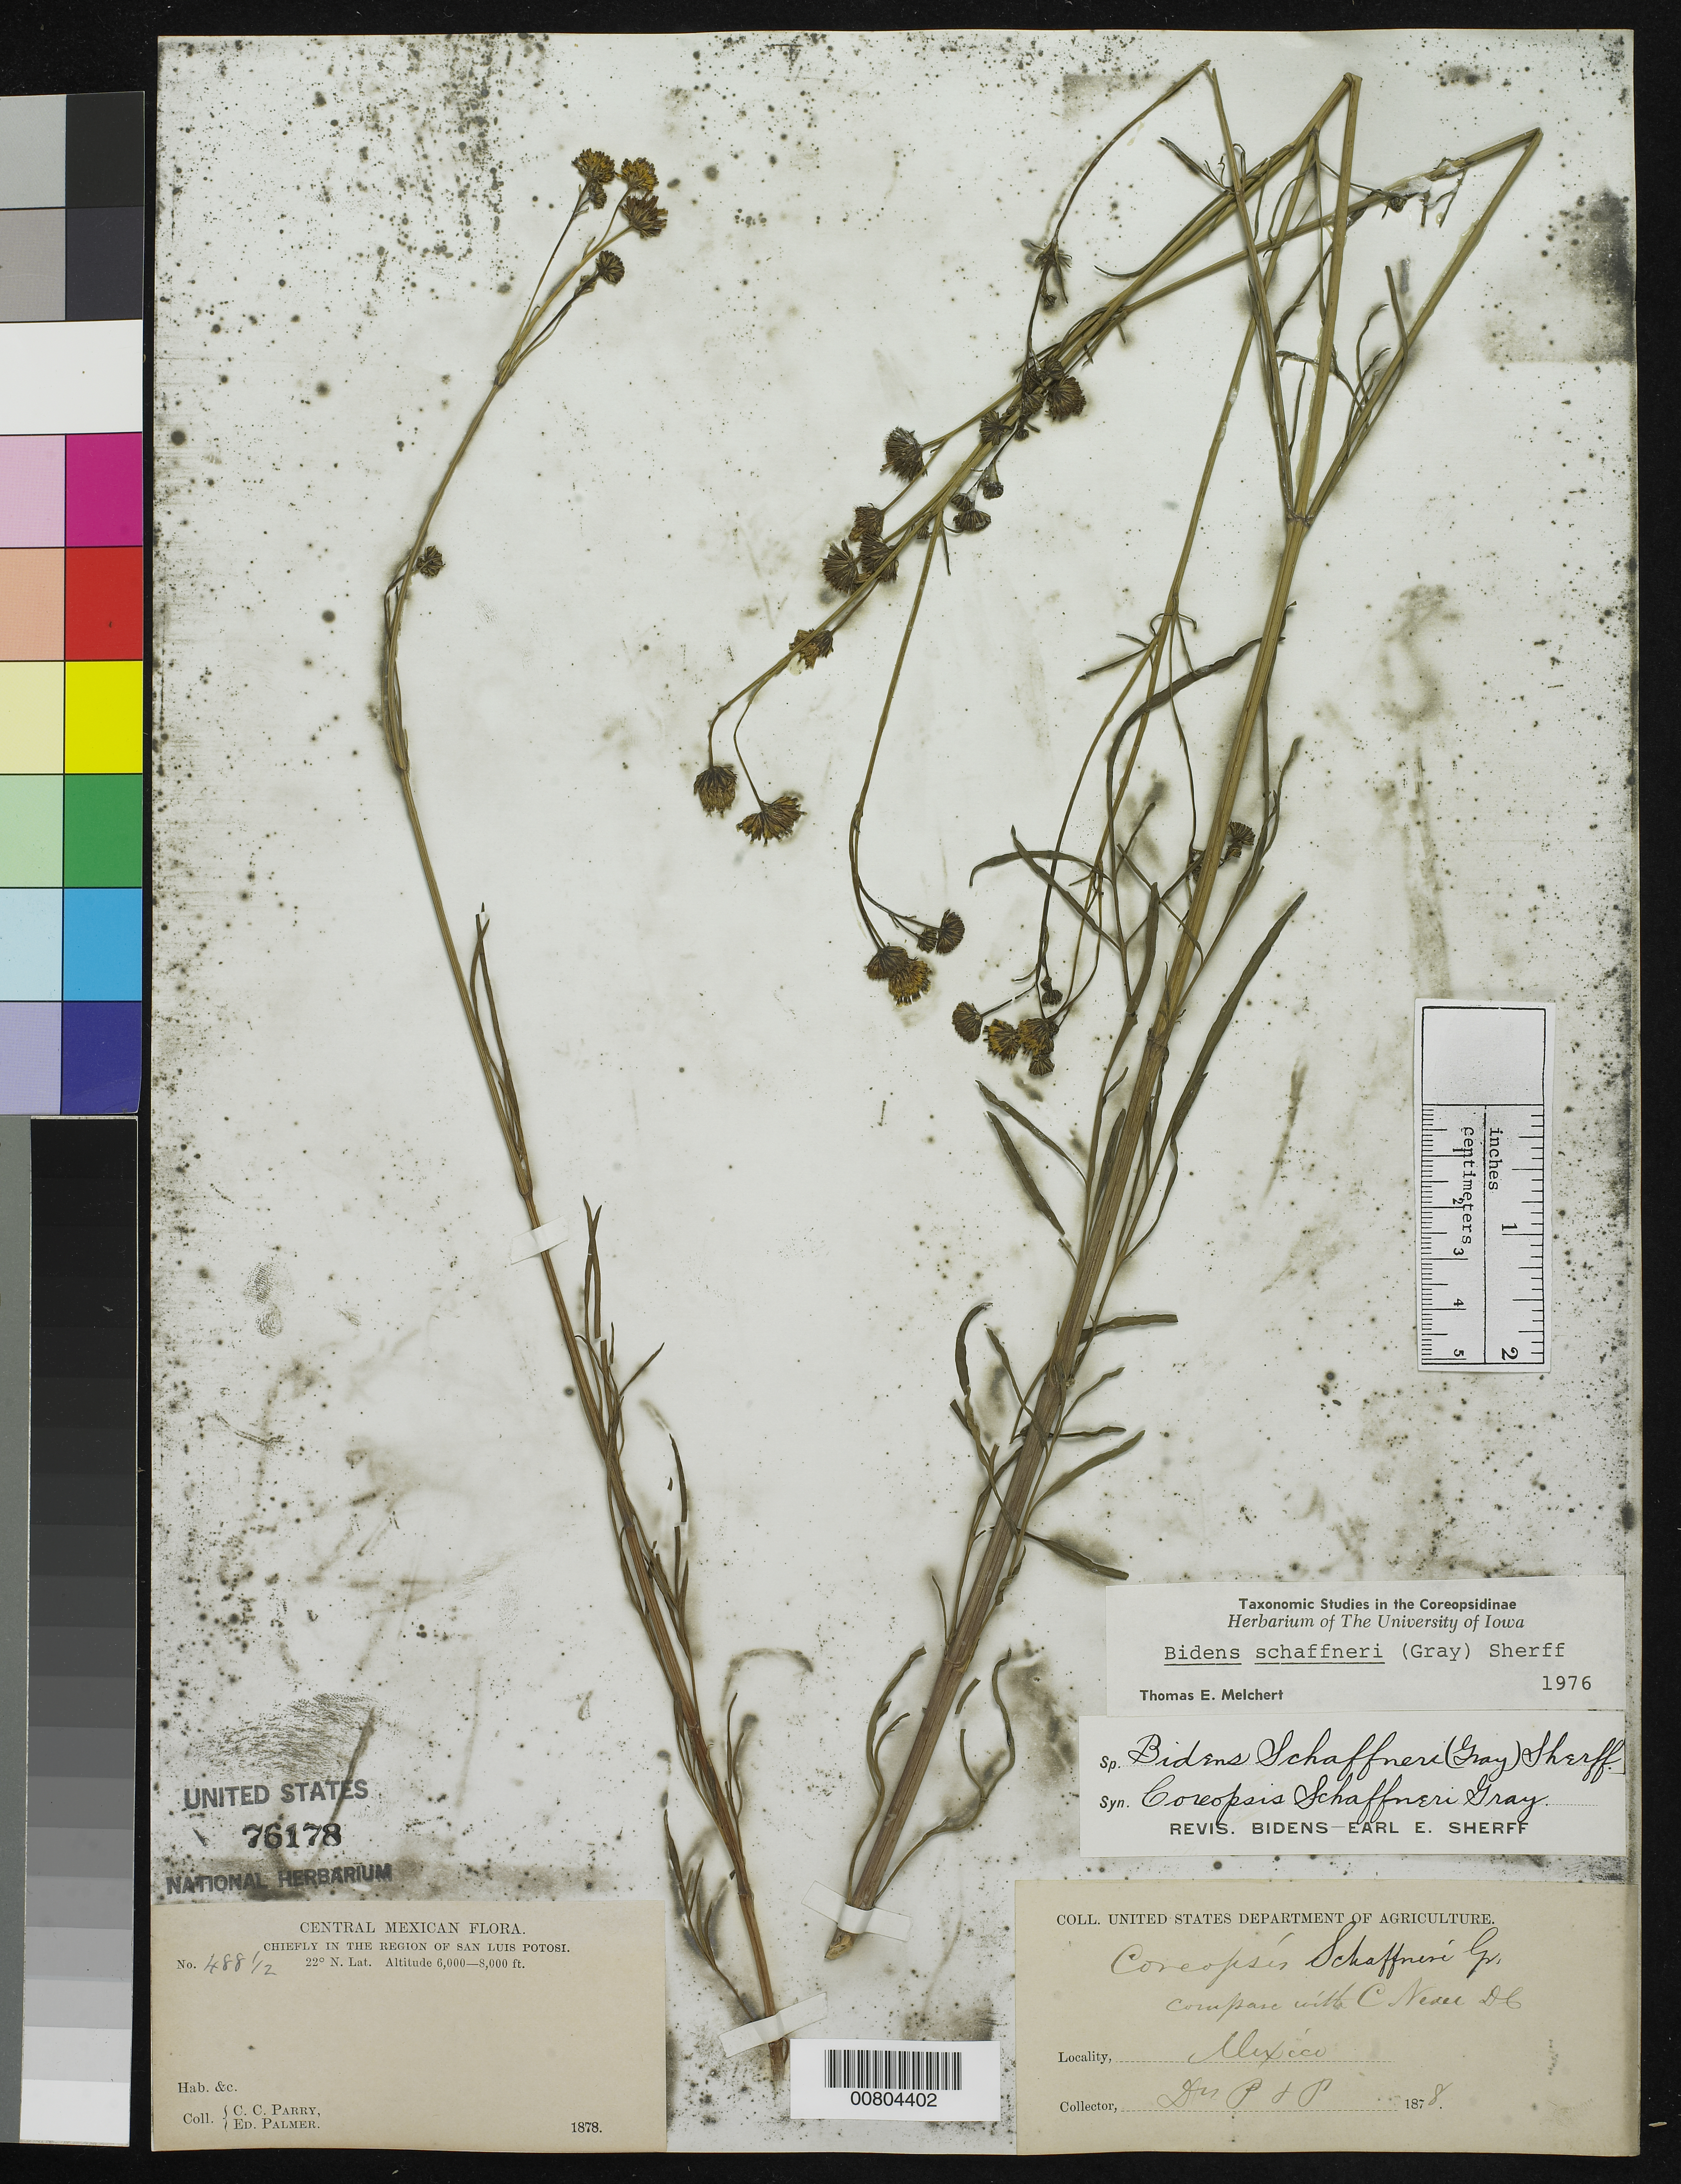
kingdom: Plantae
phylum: Tracheophyta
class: Magnoliopsida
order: Asterales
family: Asteraceae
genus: Bidens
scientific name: Bidens schaffneri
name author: (A. Gray) Sherff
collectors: C. C. Parry & E. Palmer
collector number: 488½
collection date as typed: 1878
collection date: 1878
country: Mexico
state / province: San Luis Potosí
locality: Chiefly in the region of San Luis Potosí.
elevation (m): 1829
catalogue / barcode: US 76178